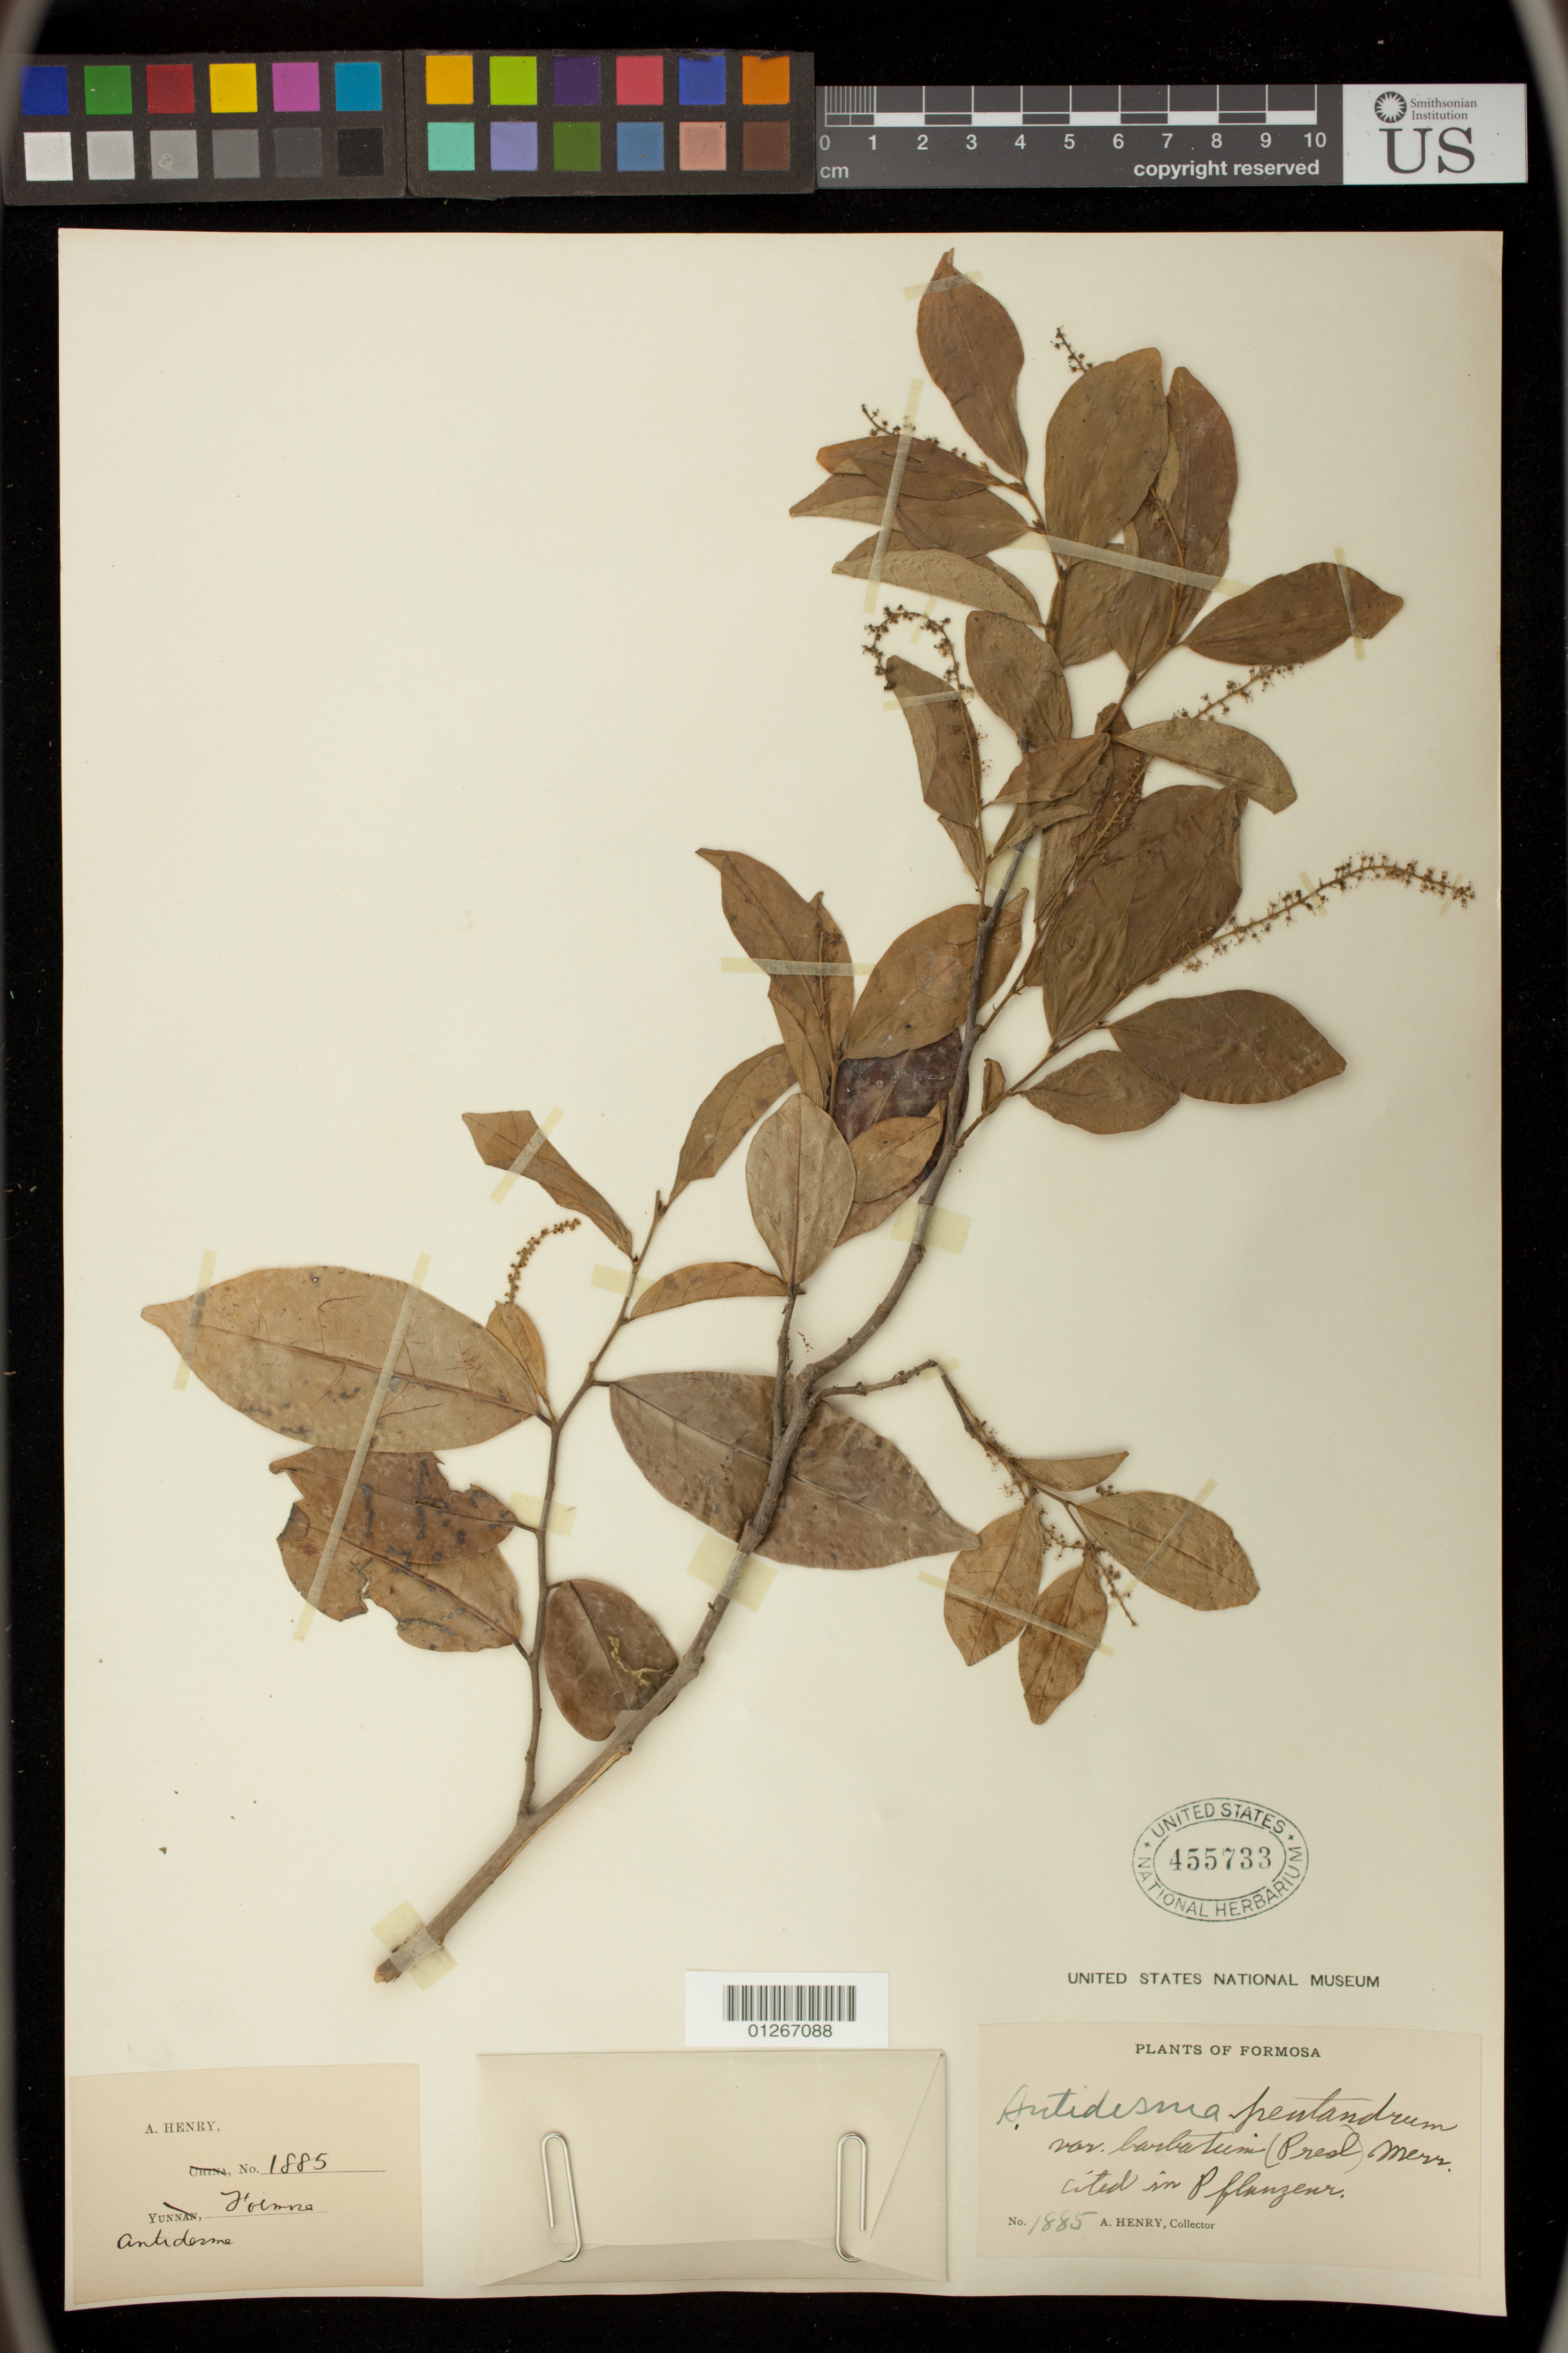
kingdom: Plantae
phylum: Tracheophyta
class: Magnoliopsida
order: Malpighiales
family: Phyllanthaceae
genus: Antidesma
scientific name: Antidesma pentandrum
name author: (Blanco) Merr.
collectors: A. Henry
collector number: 1885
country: China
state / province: Yunnan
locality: Sze-moa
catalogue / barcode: US 455733